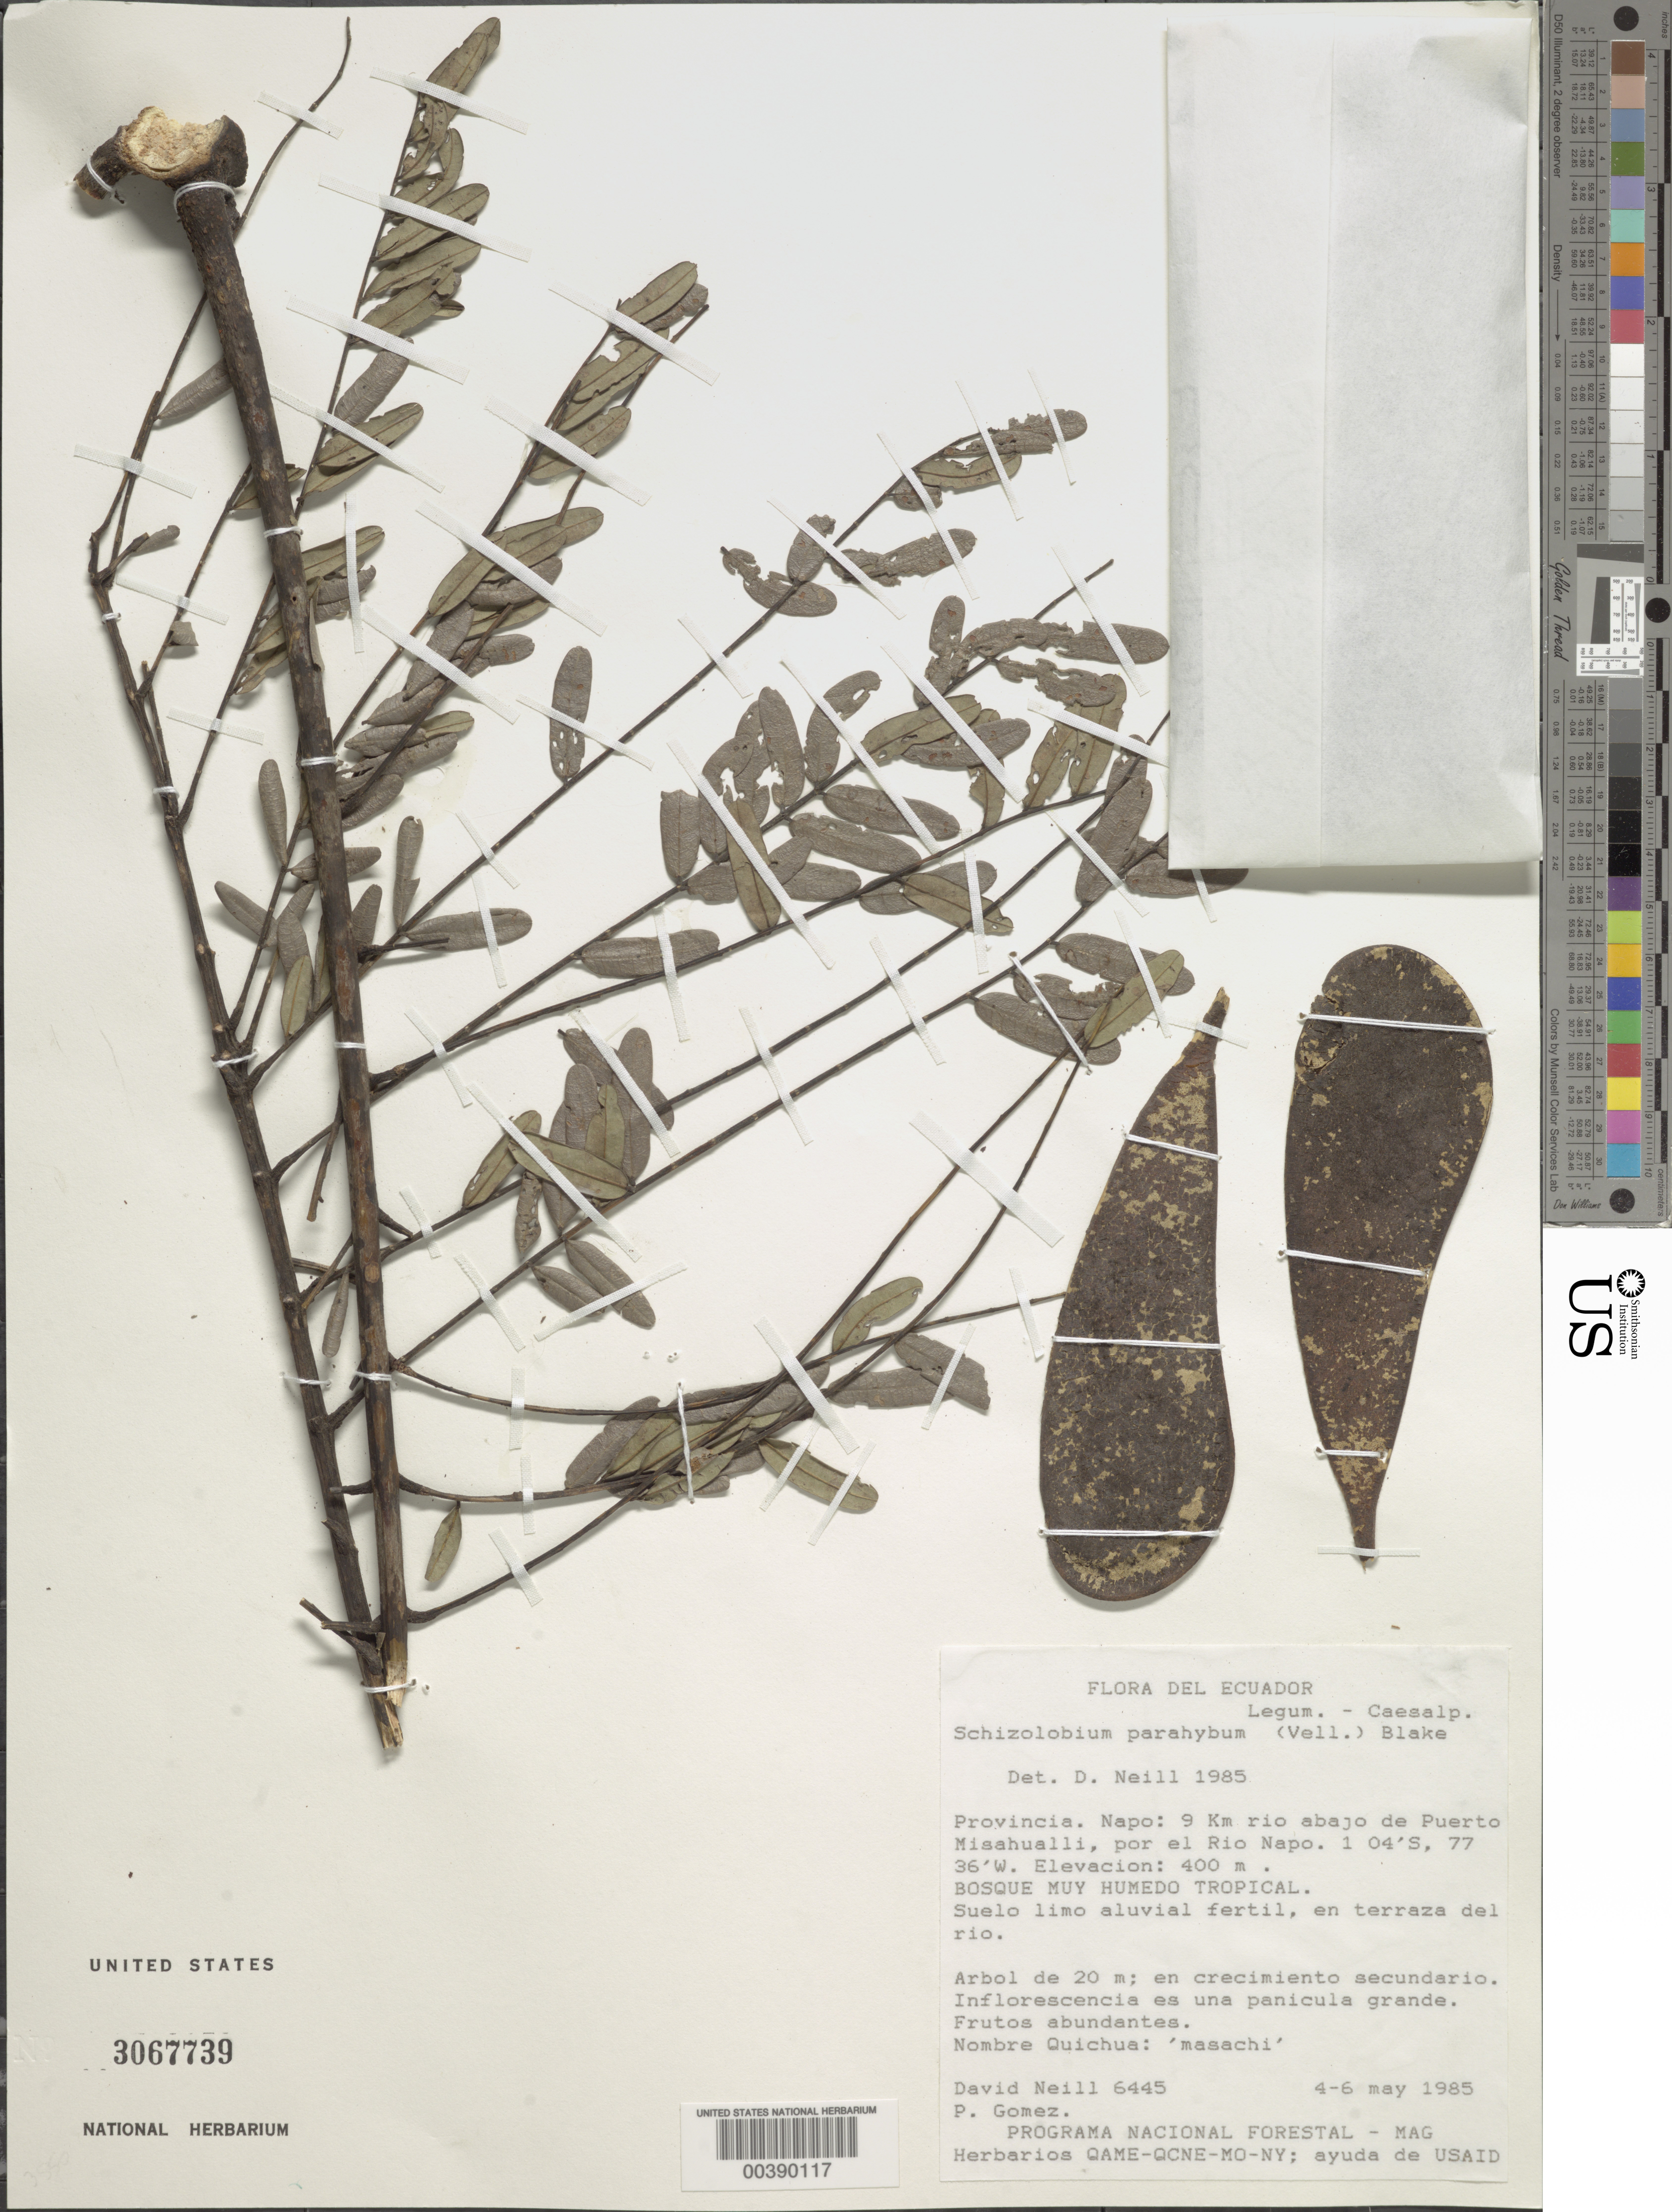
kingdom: Plantae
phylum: Tracheophyta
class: Magnoliopsida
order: Fabales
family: Fabaceae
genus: Schizolobium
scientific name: Schizolobium excelsum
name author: Vogel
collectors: D. A. Neill & P. Gomez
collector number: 6445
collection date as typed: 04 May 1985 to 06 May 1985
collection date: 1985-05-04/1985-05-06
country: Ecuador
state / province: Napo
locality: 9 km Rio Abajo de Puerto misahualli, por el Rio Napo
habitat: Suelo limo aluvial fertil, en terraza del rio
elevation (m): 400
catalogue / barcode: US 3067739